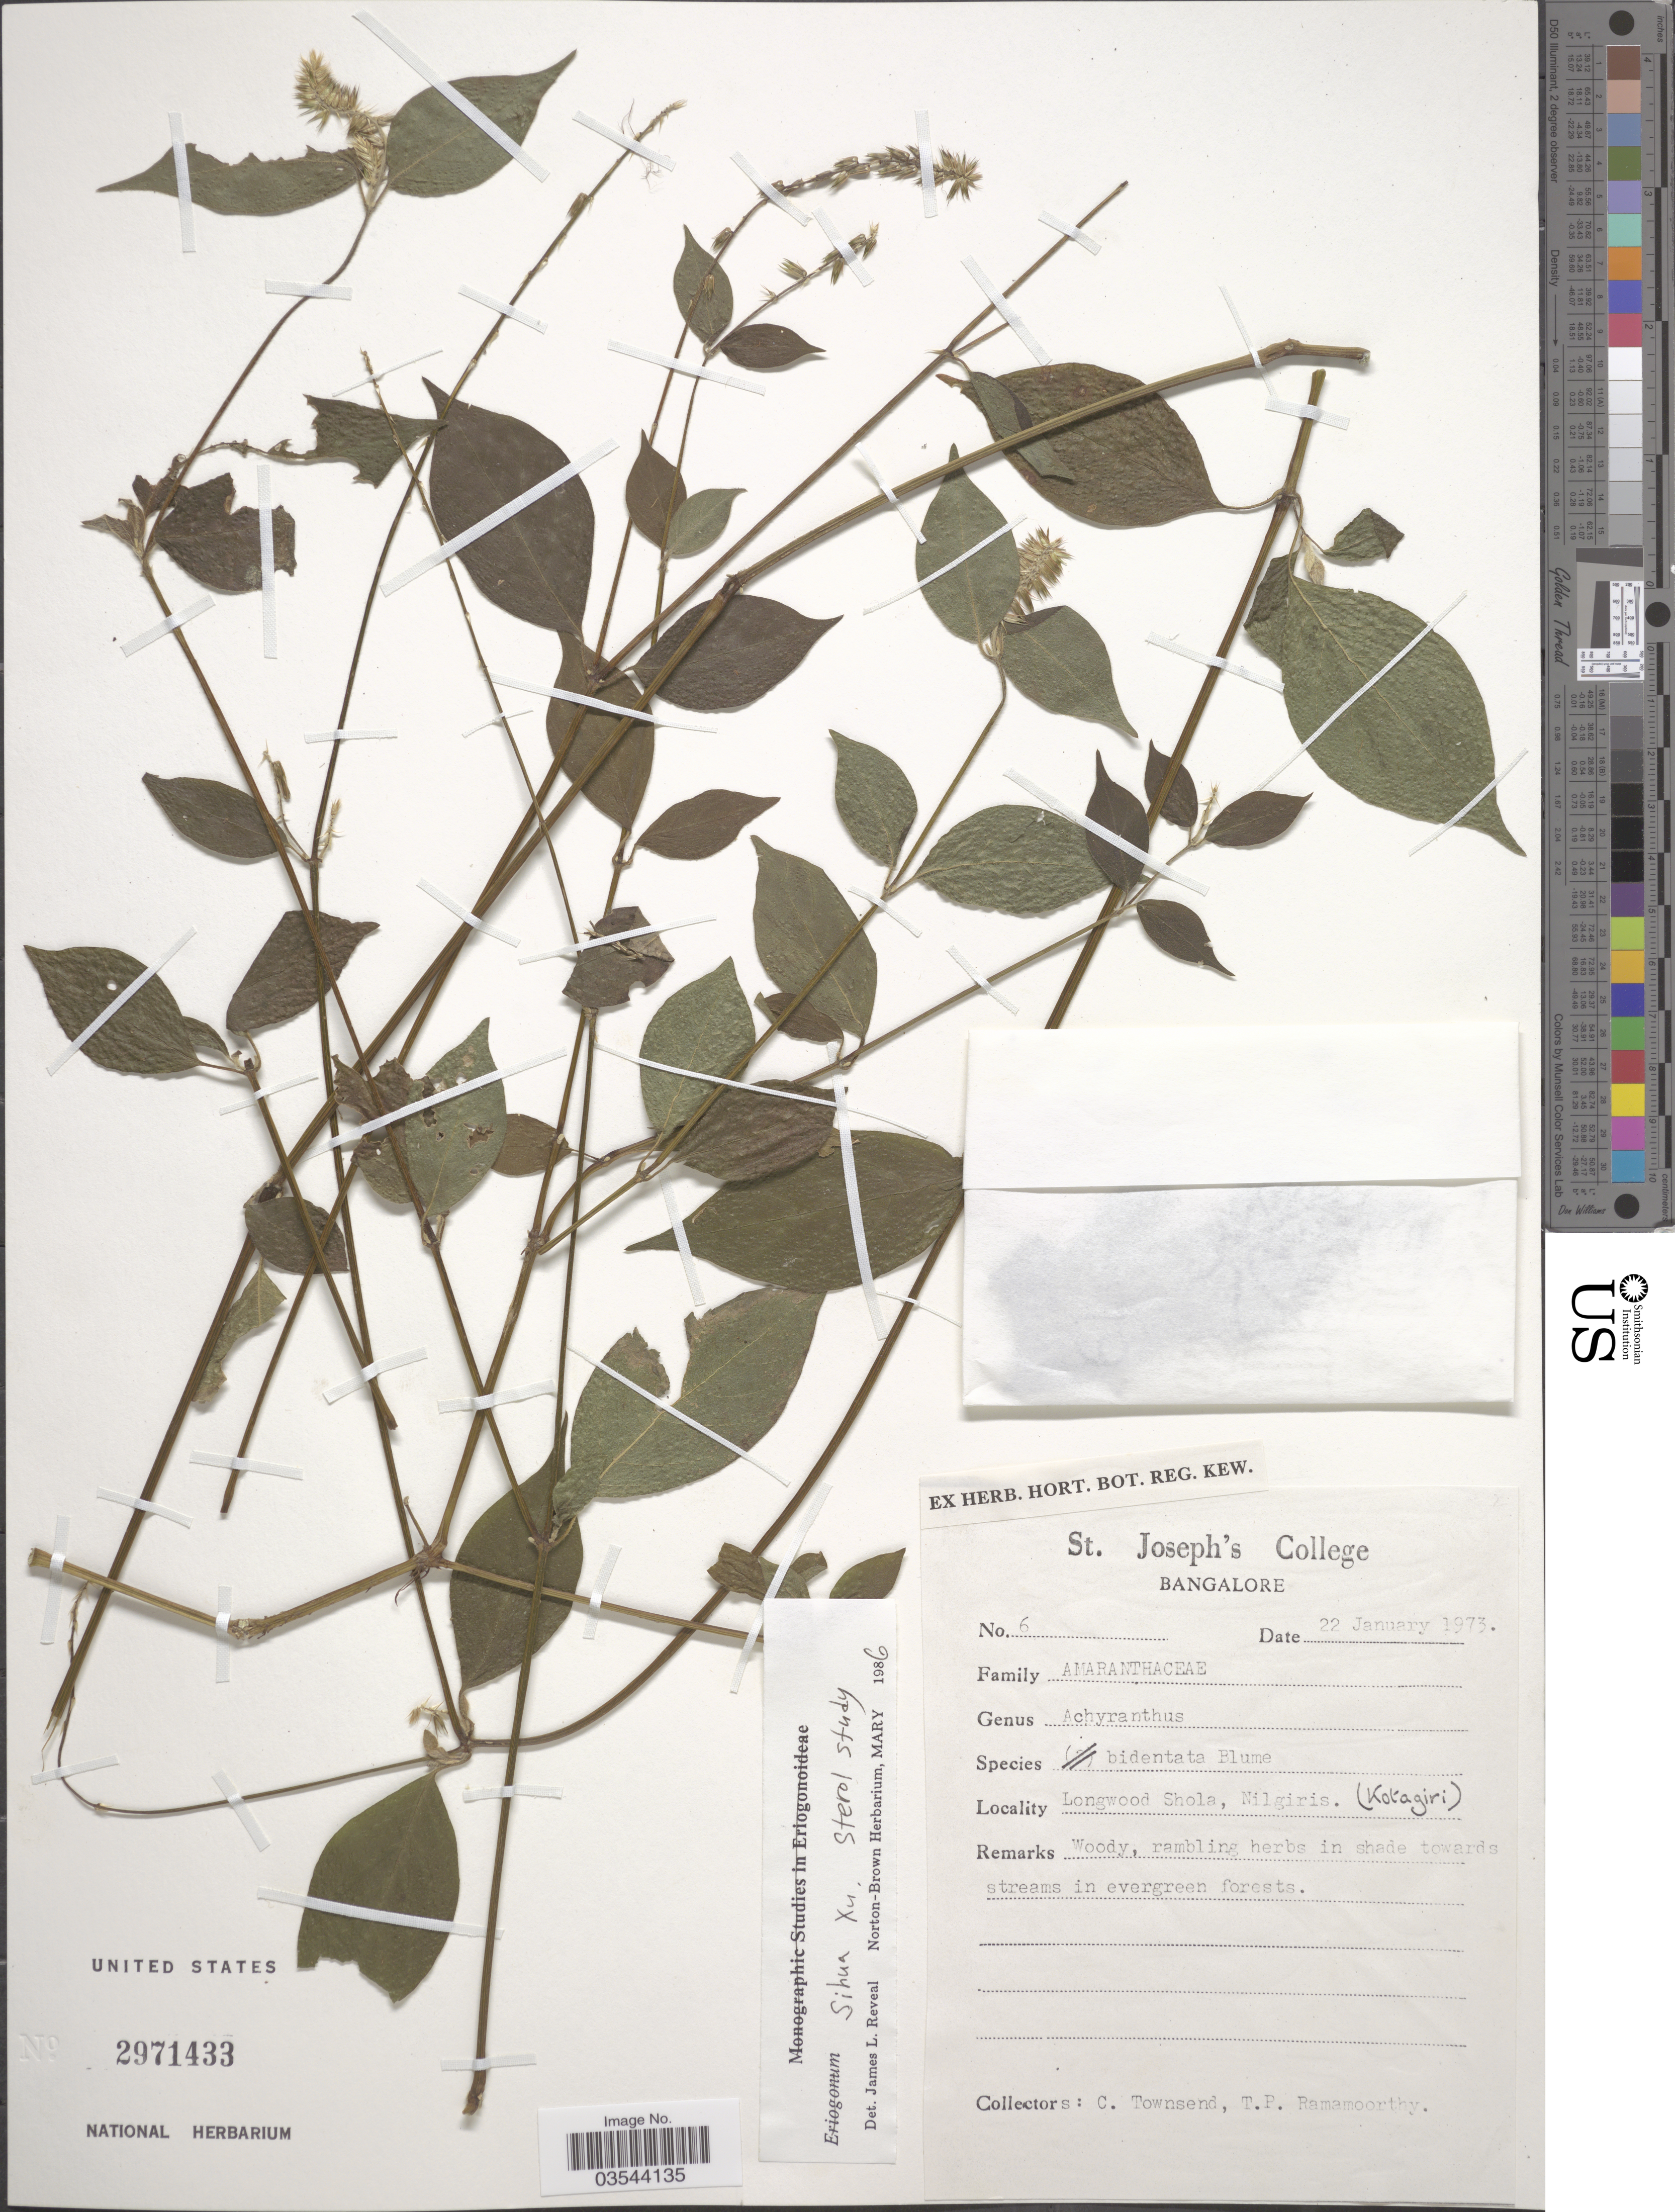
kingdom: Plantae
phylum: Tracheophyta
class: Magnoliopsida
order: Caryophyllales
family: Amaranthaceae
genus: Achyranthes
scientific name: Achyranthes bidentata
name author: Blume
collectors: C. Townsend & T. P. Ramamoorthy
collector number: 6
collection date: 1973-01-22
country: India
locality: Longwood Shola, Nilgiris (Kotagiri).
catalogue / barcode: US 2971433